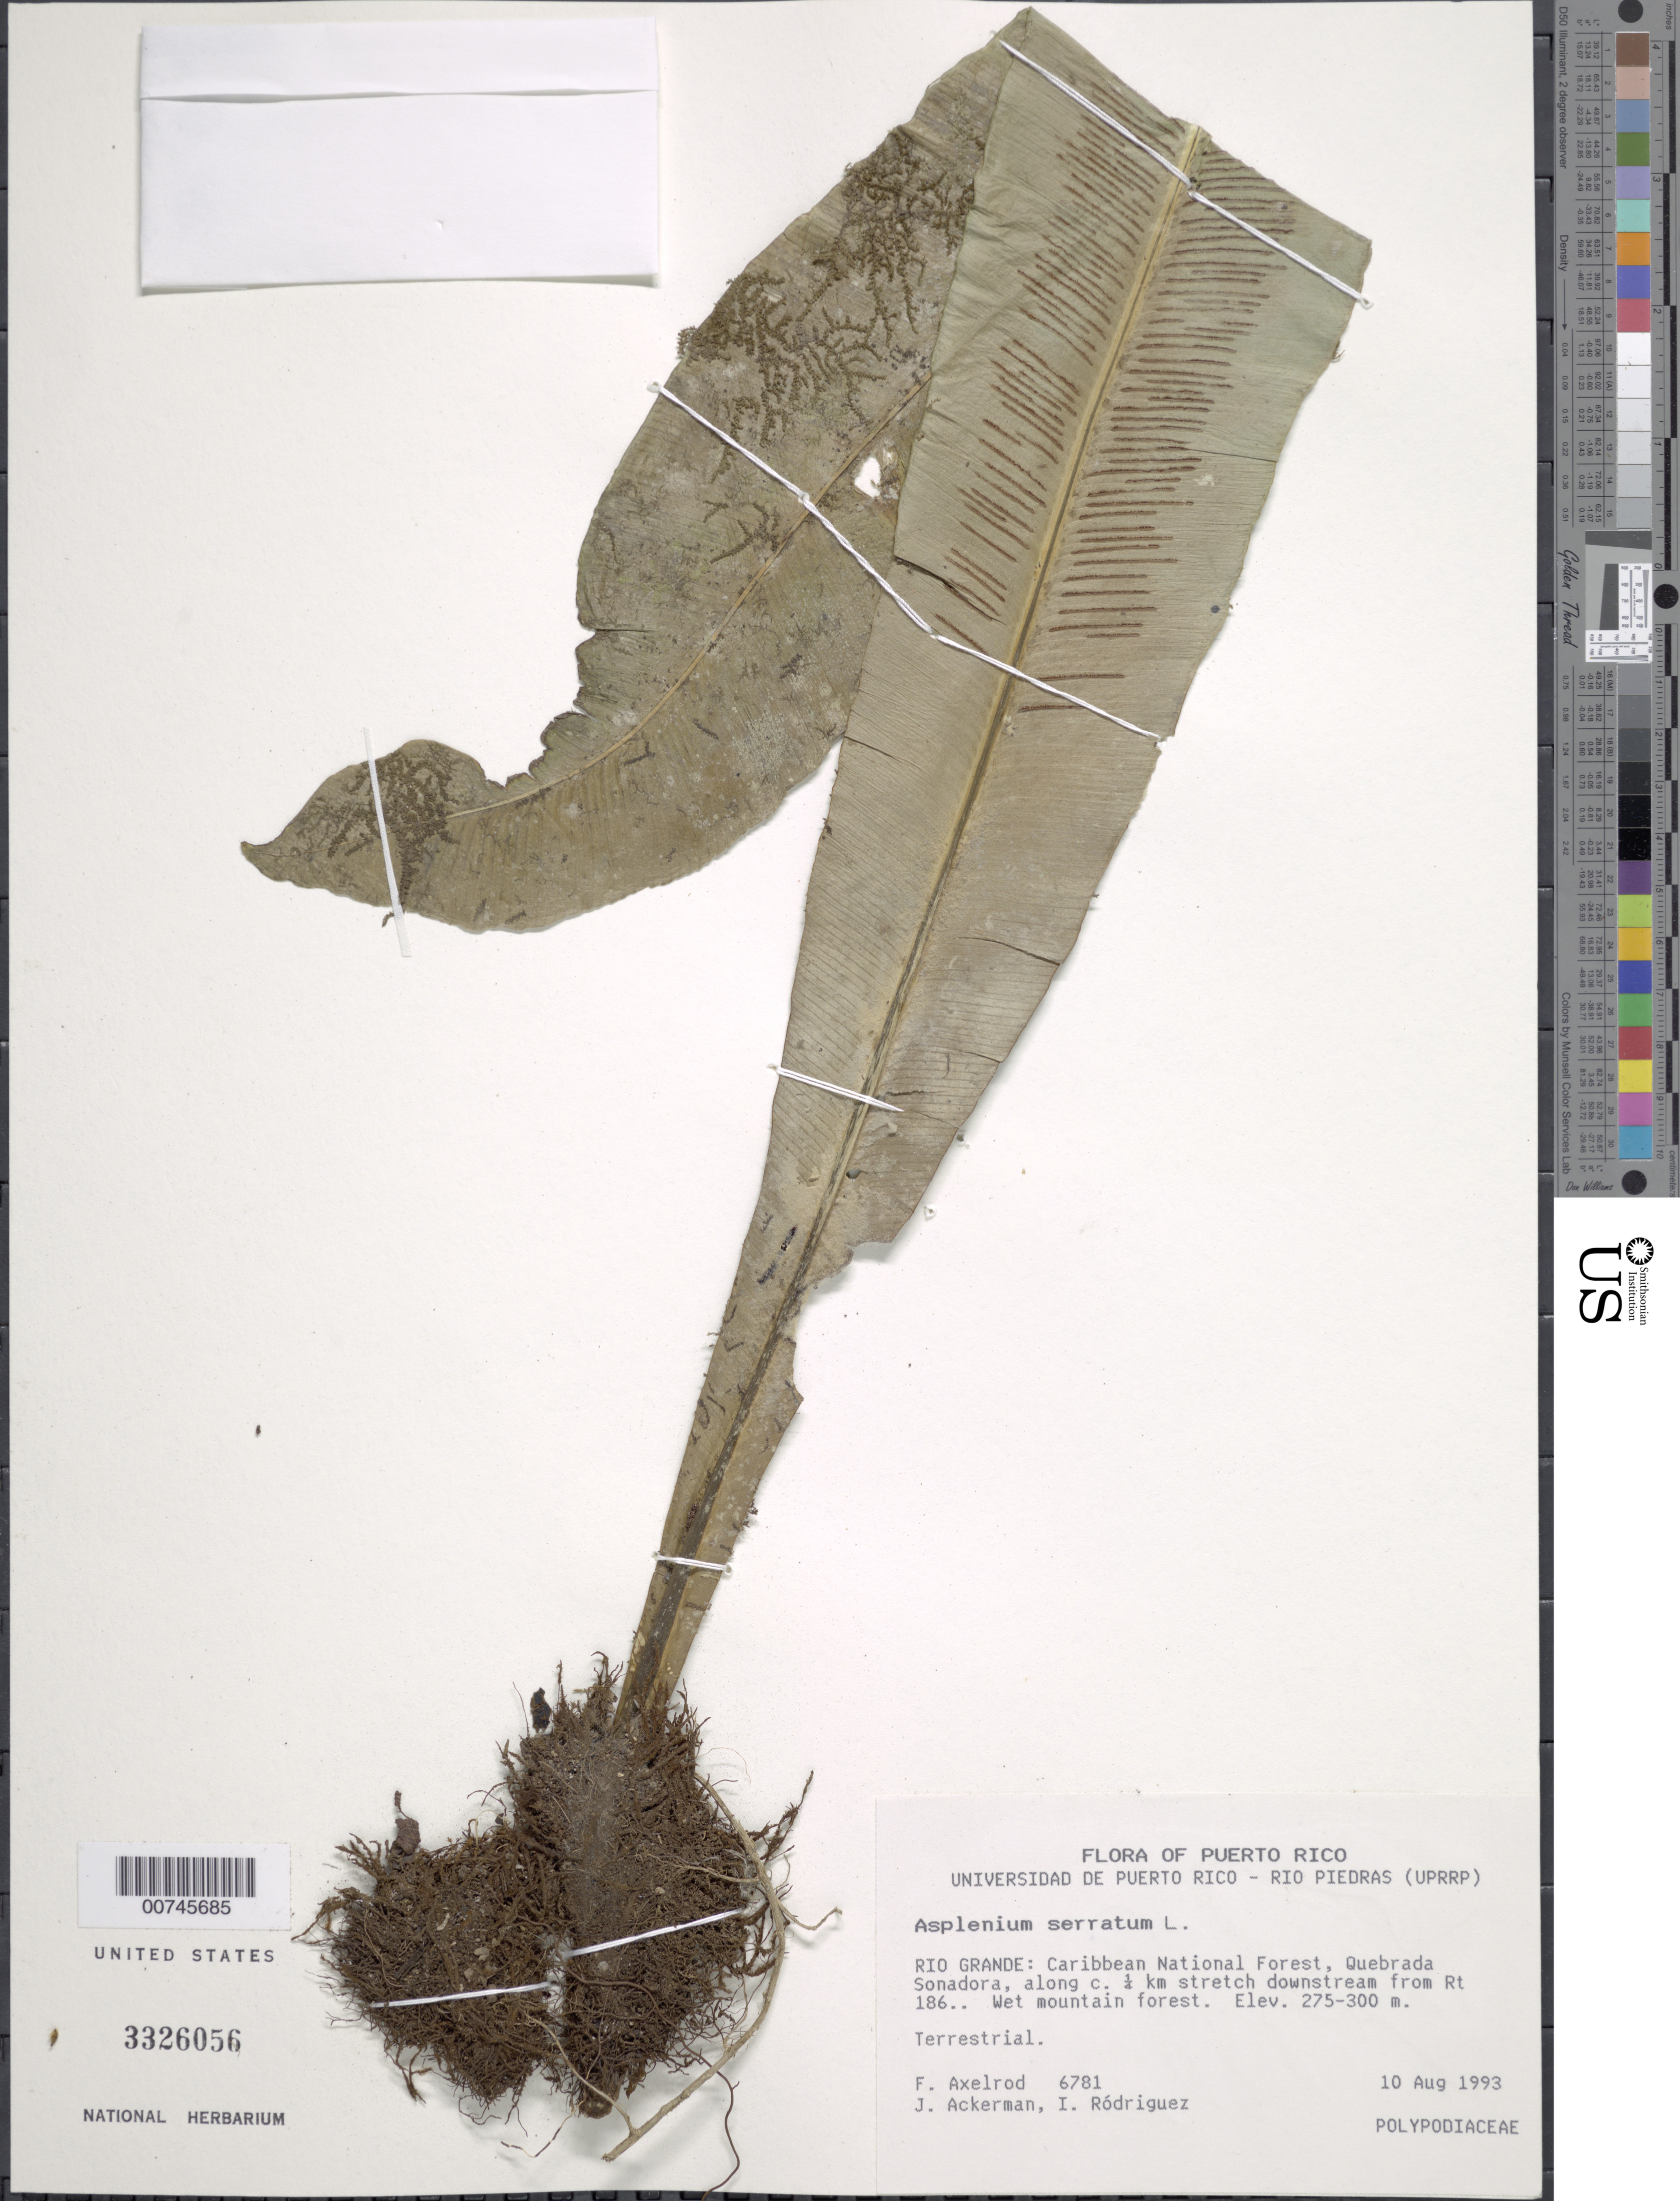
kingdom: Plantae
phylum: Tracheophyta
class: Polypodiopsida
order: Polypodiales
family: Aspleniaceae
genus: Asplenium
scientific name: Asplenium serratum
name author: L.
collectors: F. S. Axelrod, J. Ackerman & I. Rodríguez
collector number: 6781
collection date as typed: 10 Aug 1993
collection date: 1993-08-10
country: Puerto Rico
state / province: Río Grande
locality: Río Grande: Caribbean National Forest, Quebrada Sonadora, along c 1/4 km stretch downstream from Rt 186.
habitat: Wet mountain forest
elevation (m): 275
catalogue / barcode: US 3326056